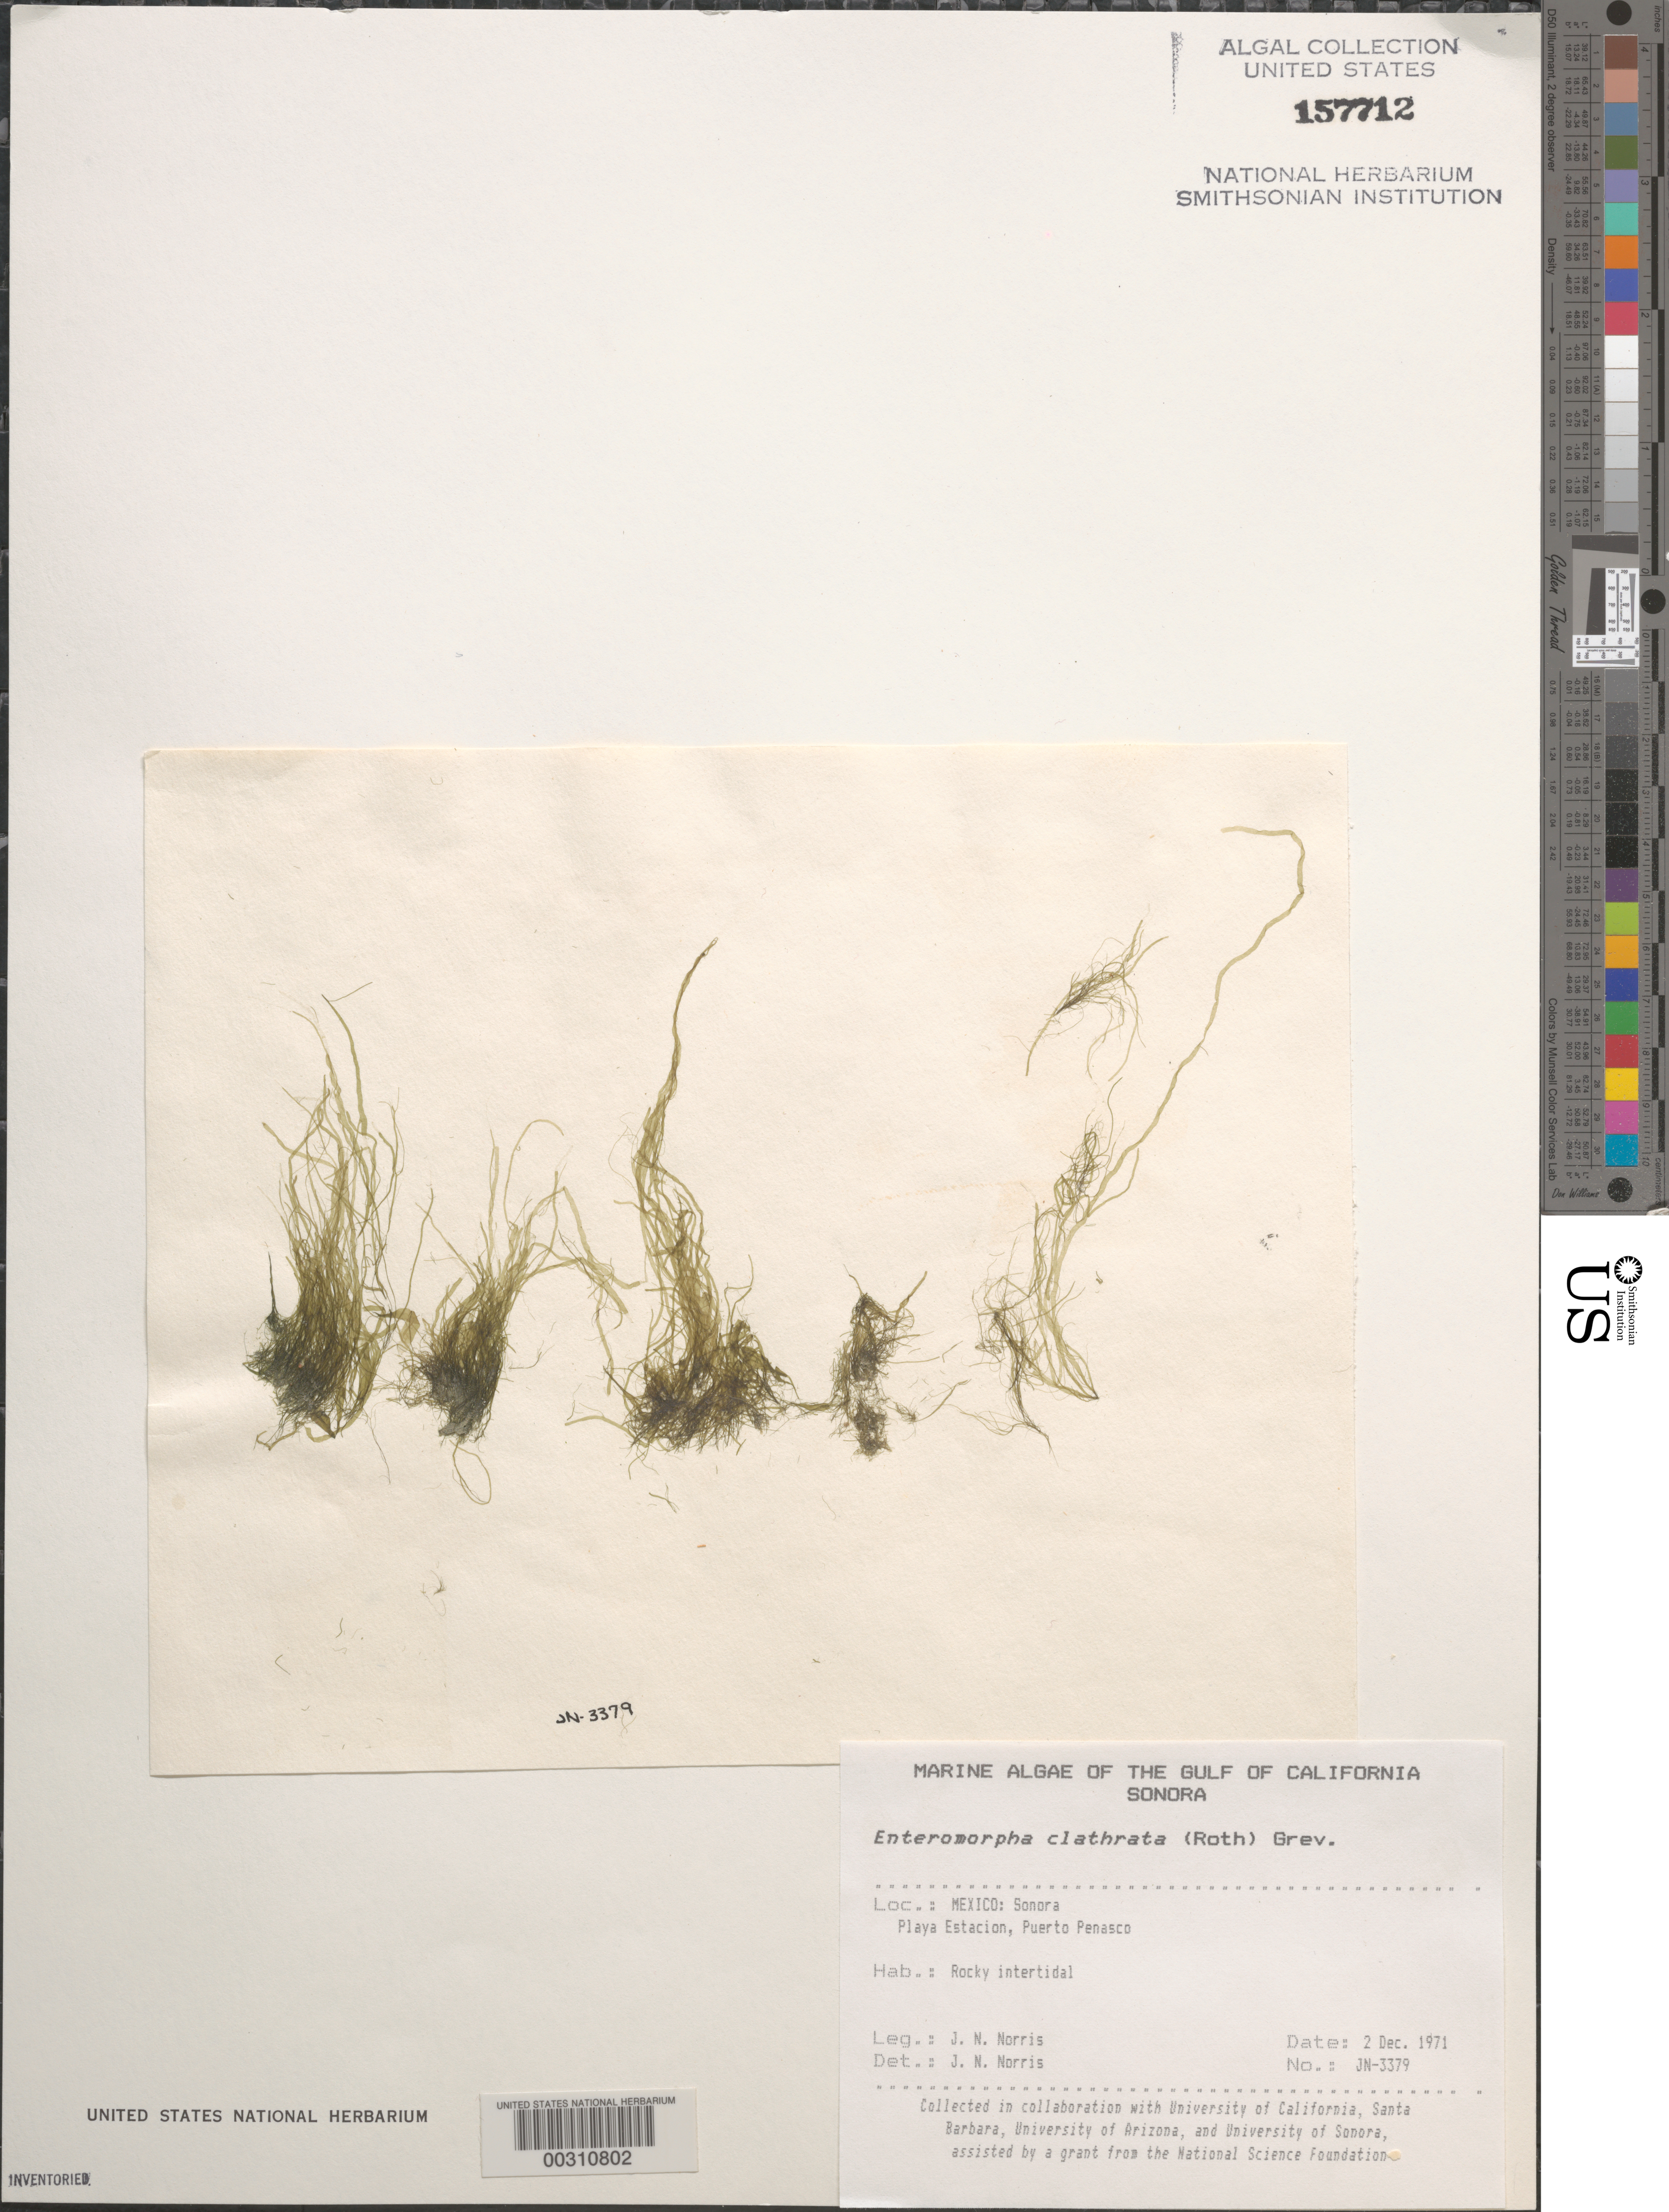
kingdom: Plantae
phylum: Chlorophyta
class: Ulvophyceae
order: Ulvales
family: Ulvaceae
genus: Ulva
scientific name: Ulva linza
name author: L.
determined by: Algae name updating Project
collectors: J. N. Norris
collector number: JN-3379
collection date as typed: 02 Dec 1971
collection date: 1971-12-02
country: Mexico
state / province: Sonora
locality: Playa Estacion, Puerto Penasco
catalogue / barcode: US 157712